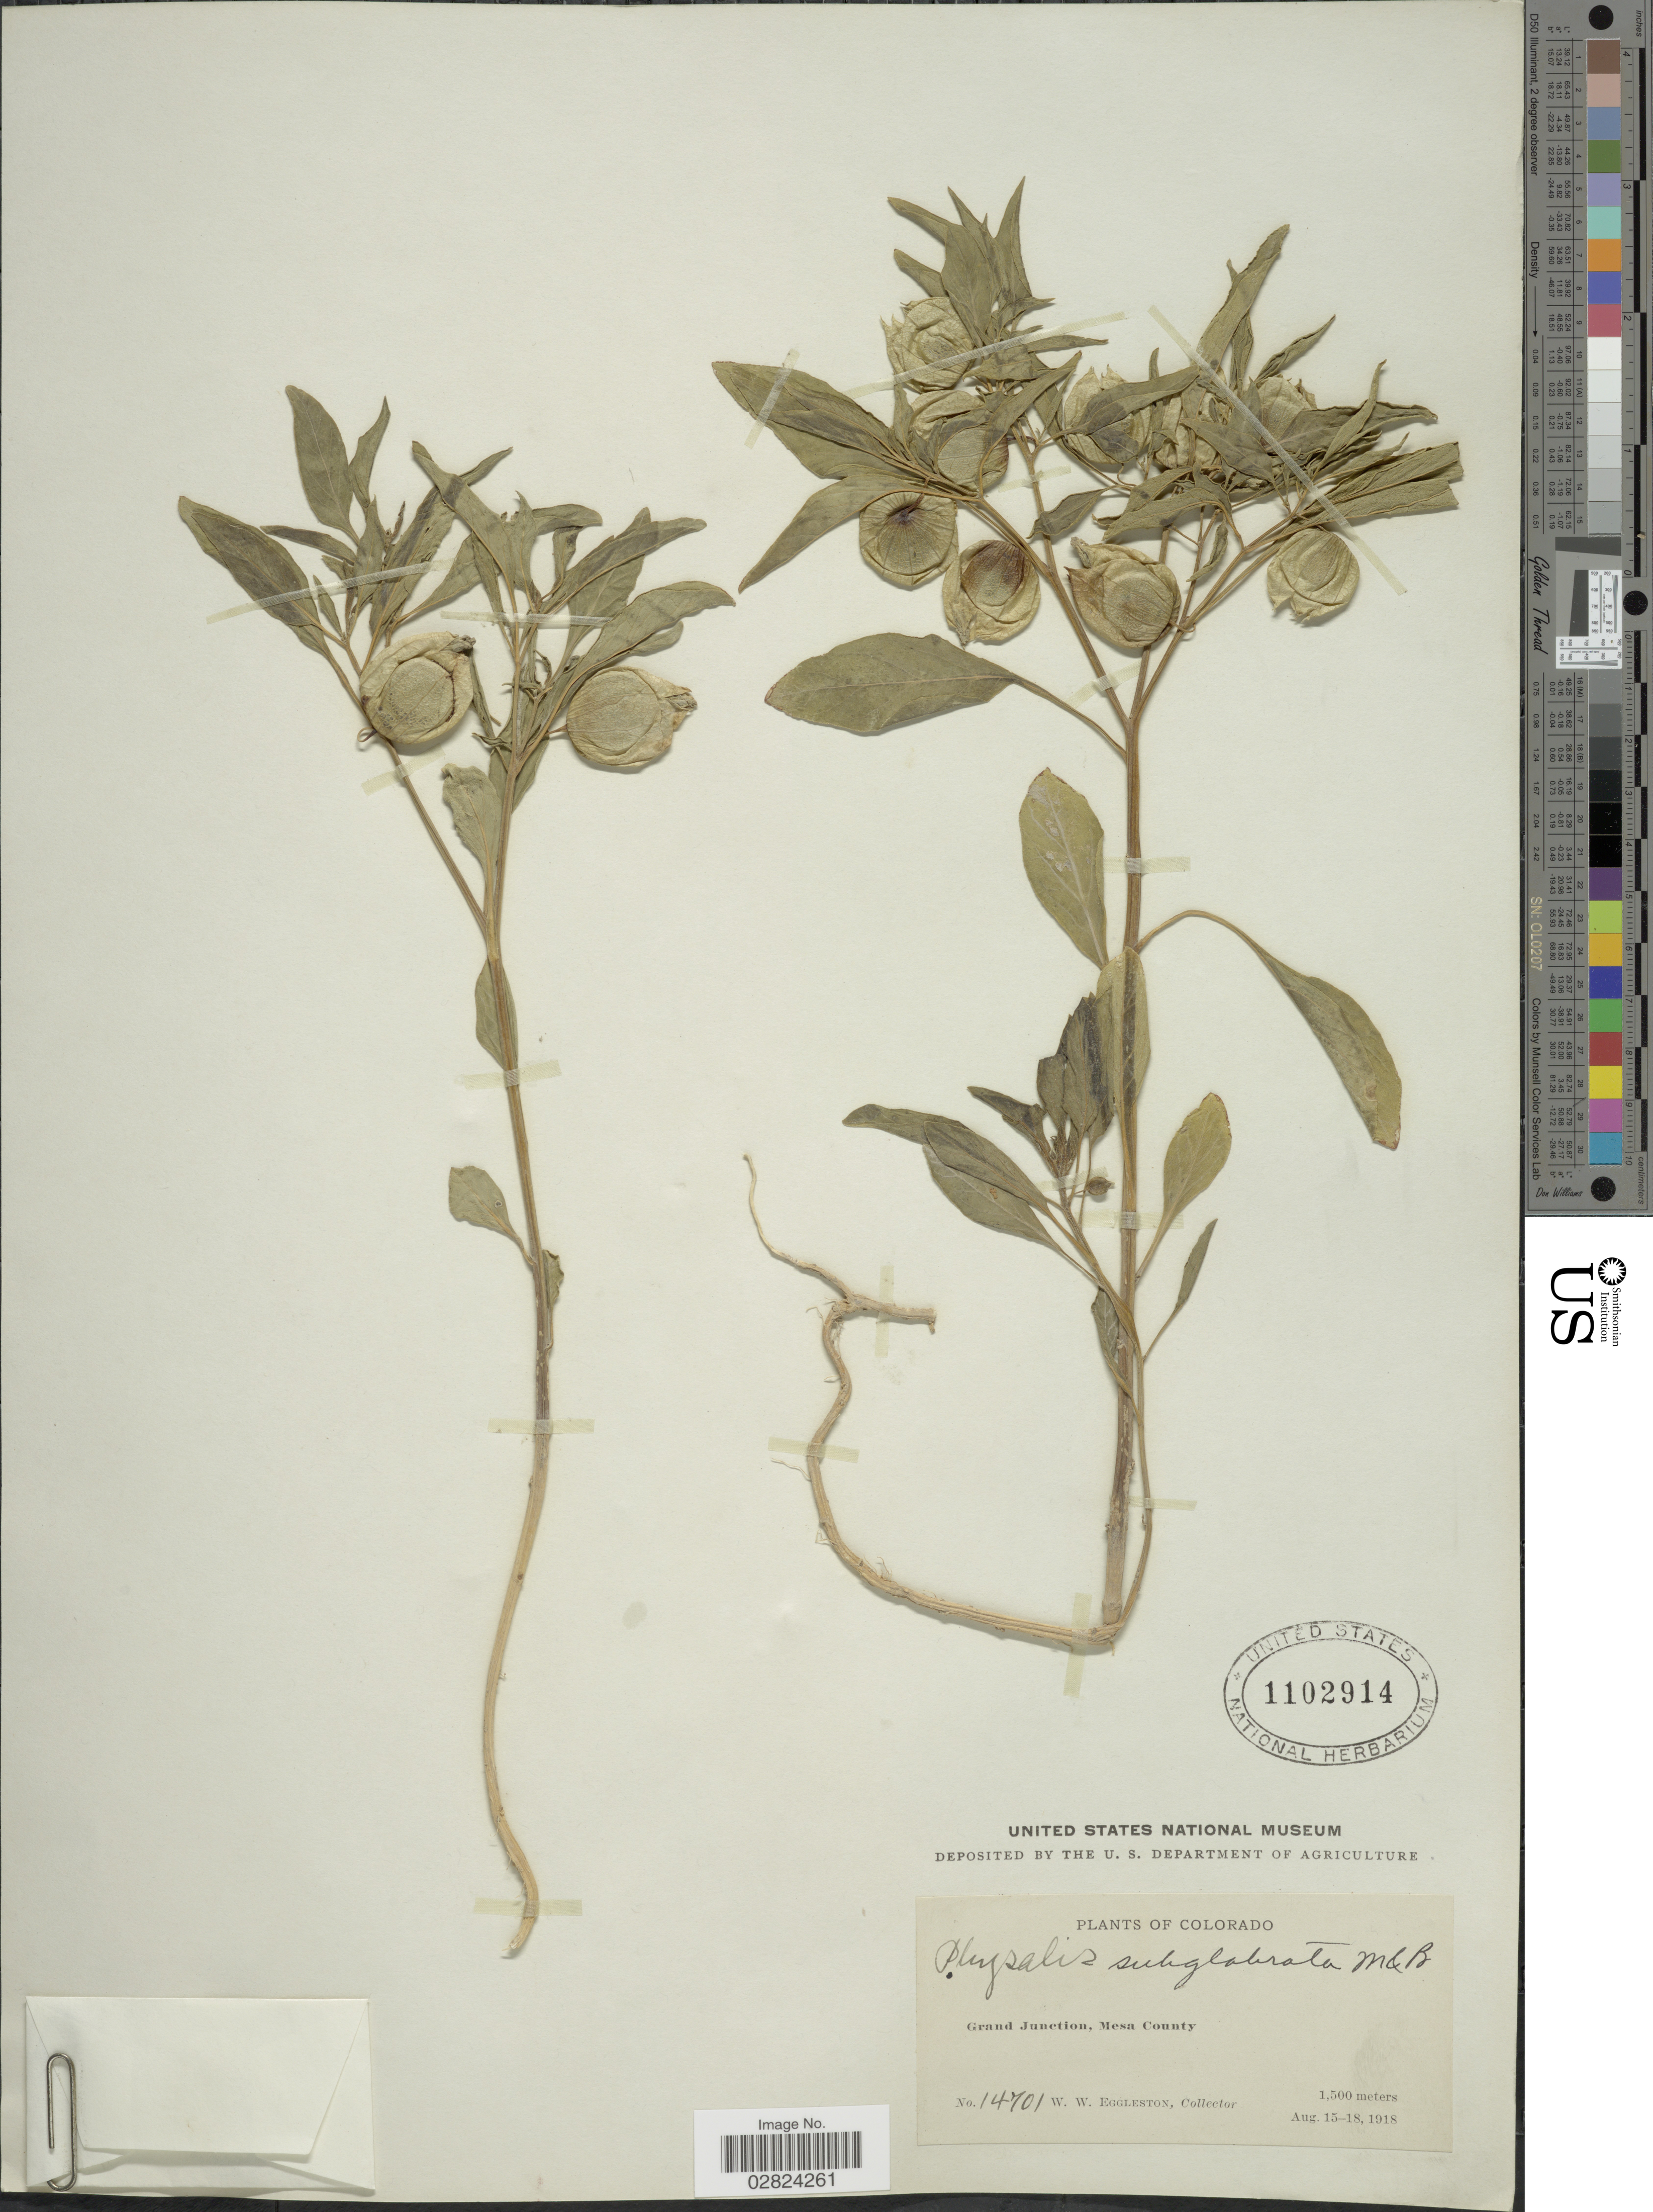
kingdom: Plantae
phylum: Tracheophyta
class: Magnoliopsida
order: Solanales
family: Solanaceae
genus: Physalis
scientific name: Physalis subglabrata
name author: Mack. & Bush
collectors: W. W. Eggleston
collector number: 14701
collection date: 1918-08-15/1918-08-18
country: United States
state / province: Colorado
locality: Grand Junction, Mesa County.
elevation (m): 1500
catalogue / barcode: US 1102914